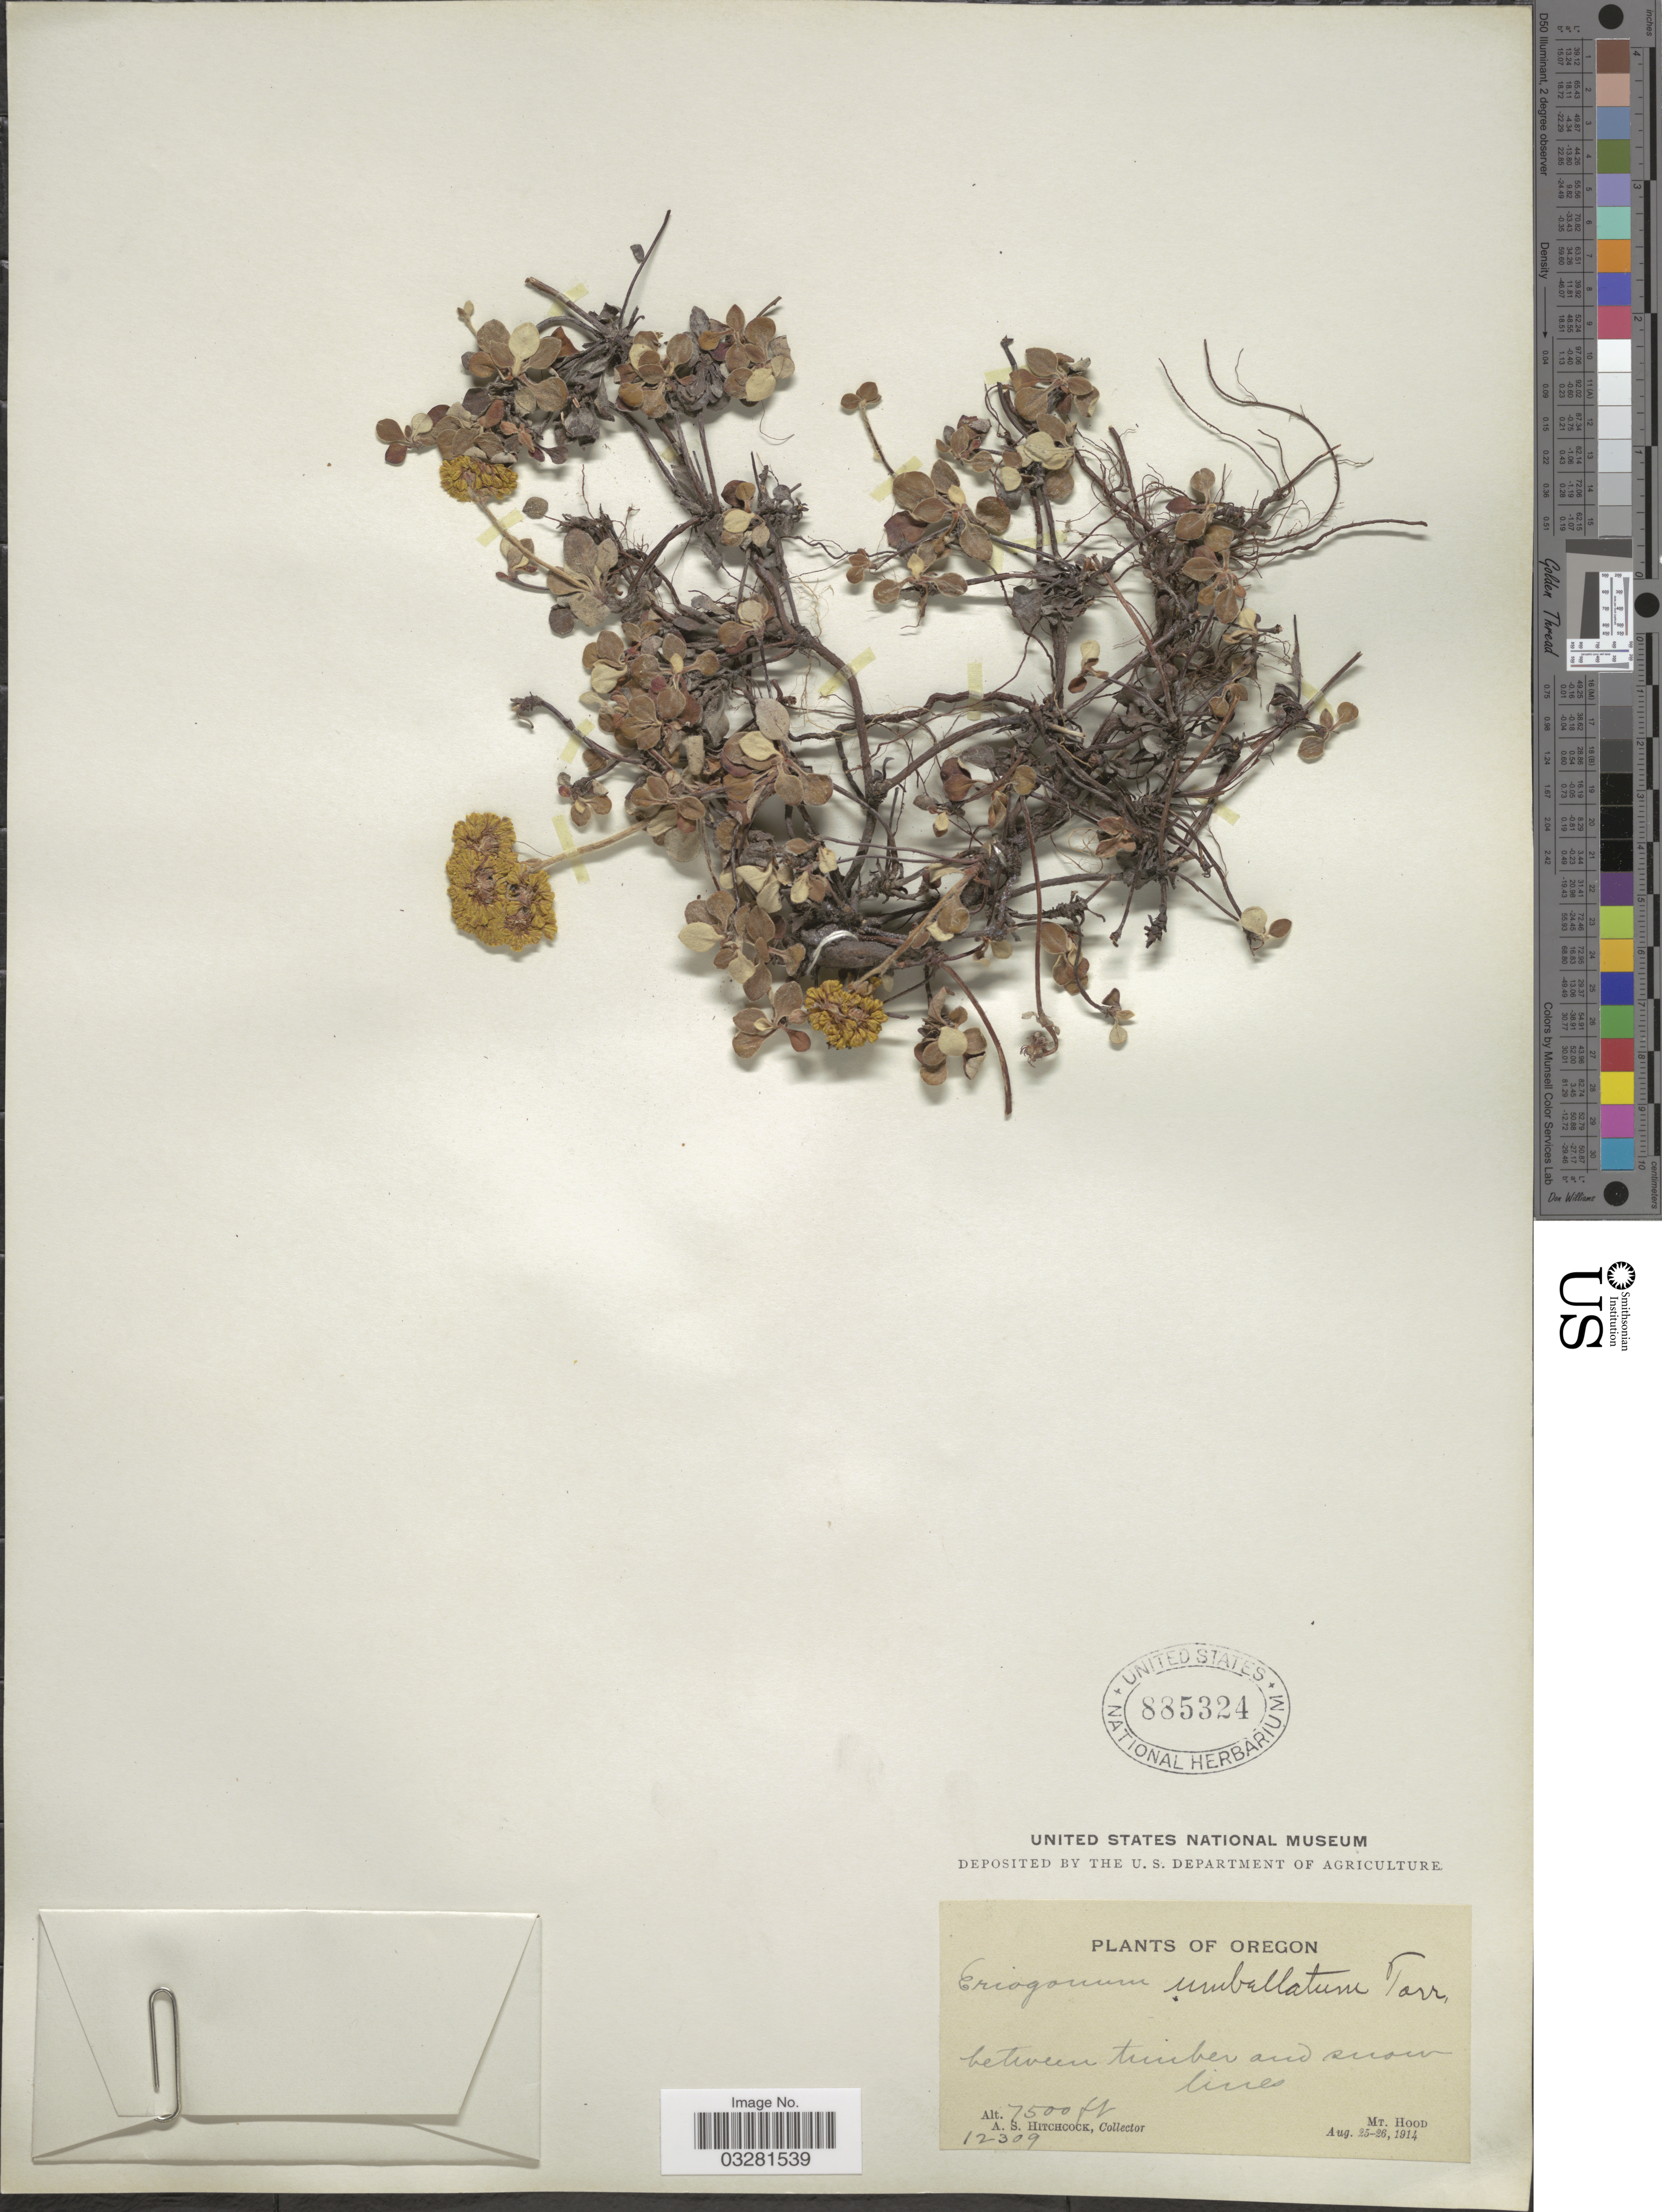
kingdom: Plantae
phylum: Tracheophyta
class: Magnoliopsida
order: Caryophyllales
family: Polygonaceae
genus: Eriogonum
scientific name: Eriogonum umbellatum var. haussknechtii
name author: (Dammer) M.E. Jones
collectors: A. S. Hitchcock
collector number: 12309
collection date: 1914-08-25/1914-08-26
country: United States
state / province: Oregon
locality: Between timber and snow lines. Mt. Hood.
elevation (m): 2286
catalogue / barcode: US 885324